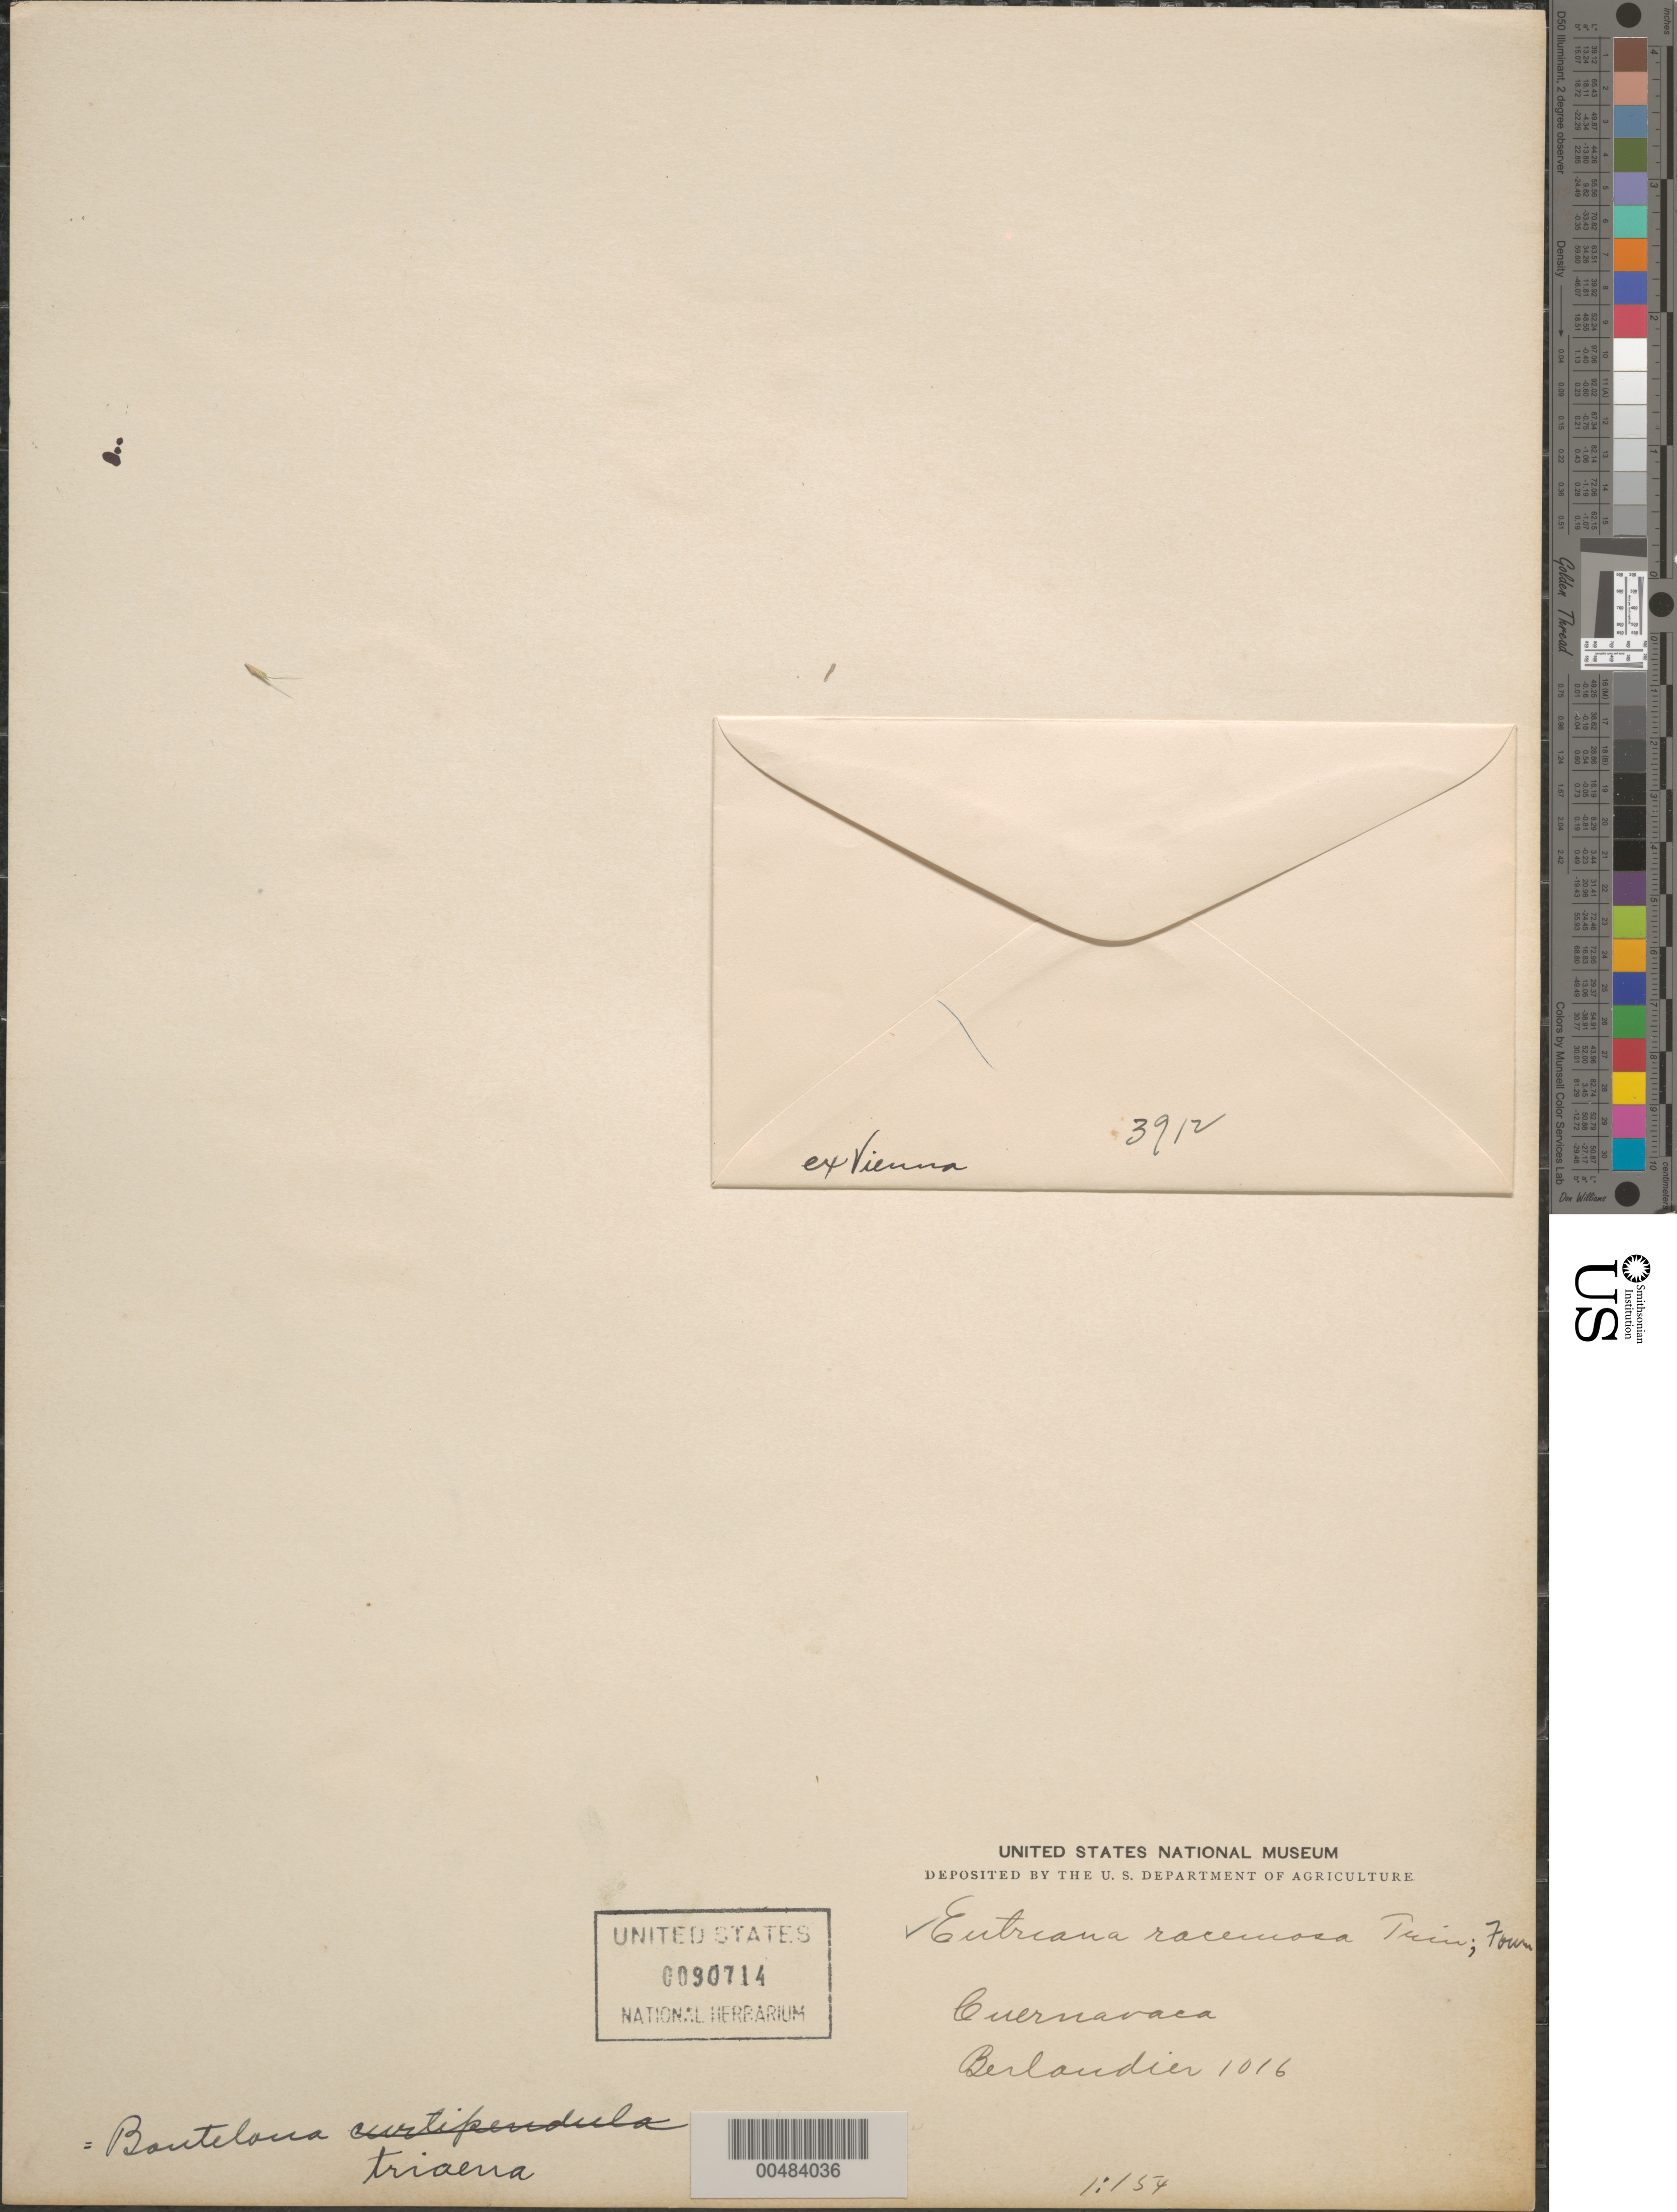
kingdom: Plantae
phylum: Tracheophyta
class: Liliopsida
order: Poales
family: Poaceae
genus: Bouteloua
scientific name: Bouteloua triaena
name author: (Trin. ex Spreng.) Scribn.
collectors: J. L. Berlandier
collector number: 1016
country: Mexico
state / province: Morelos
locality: Cuernavaca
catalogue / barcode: US 90714